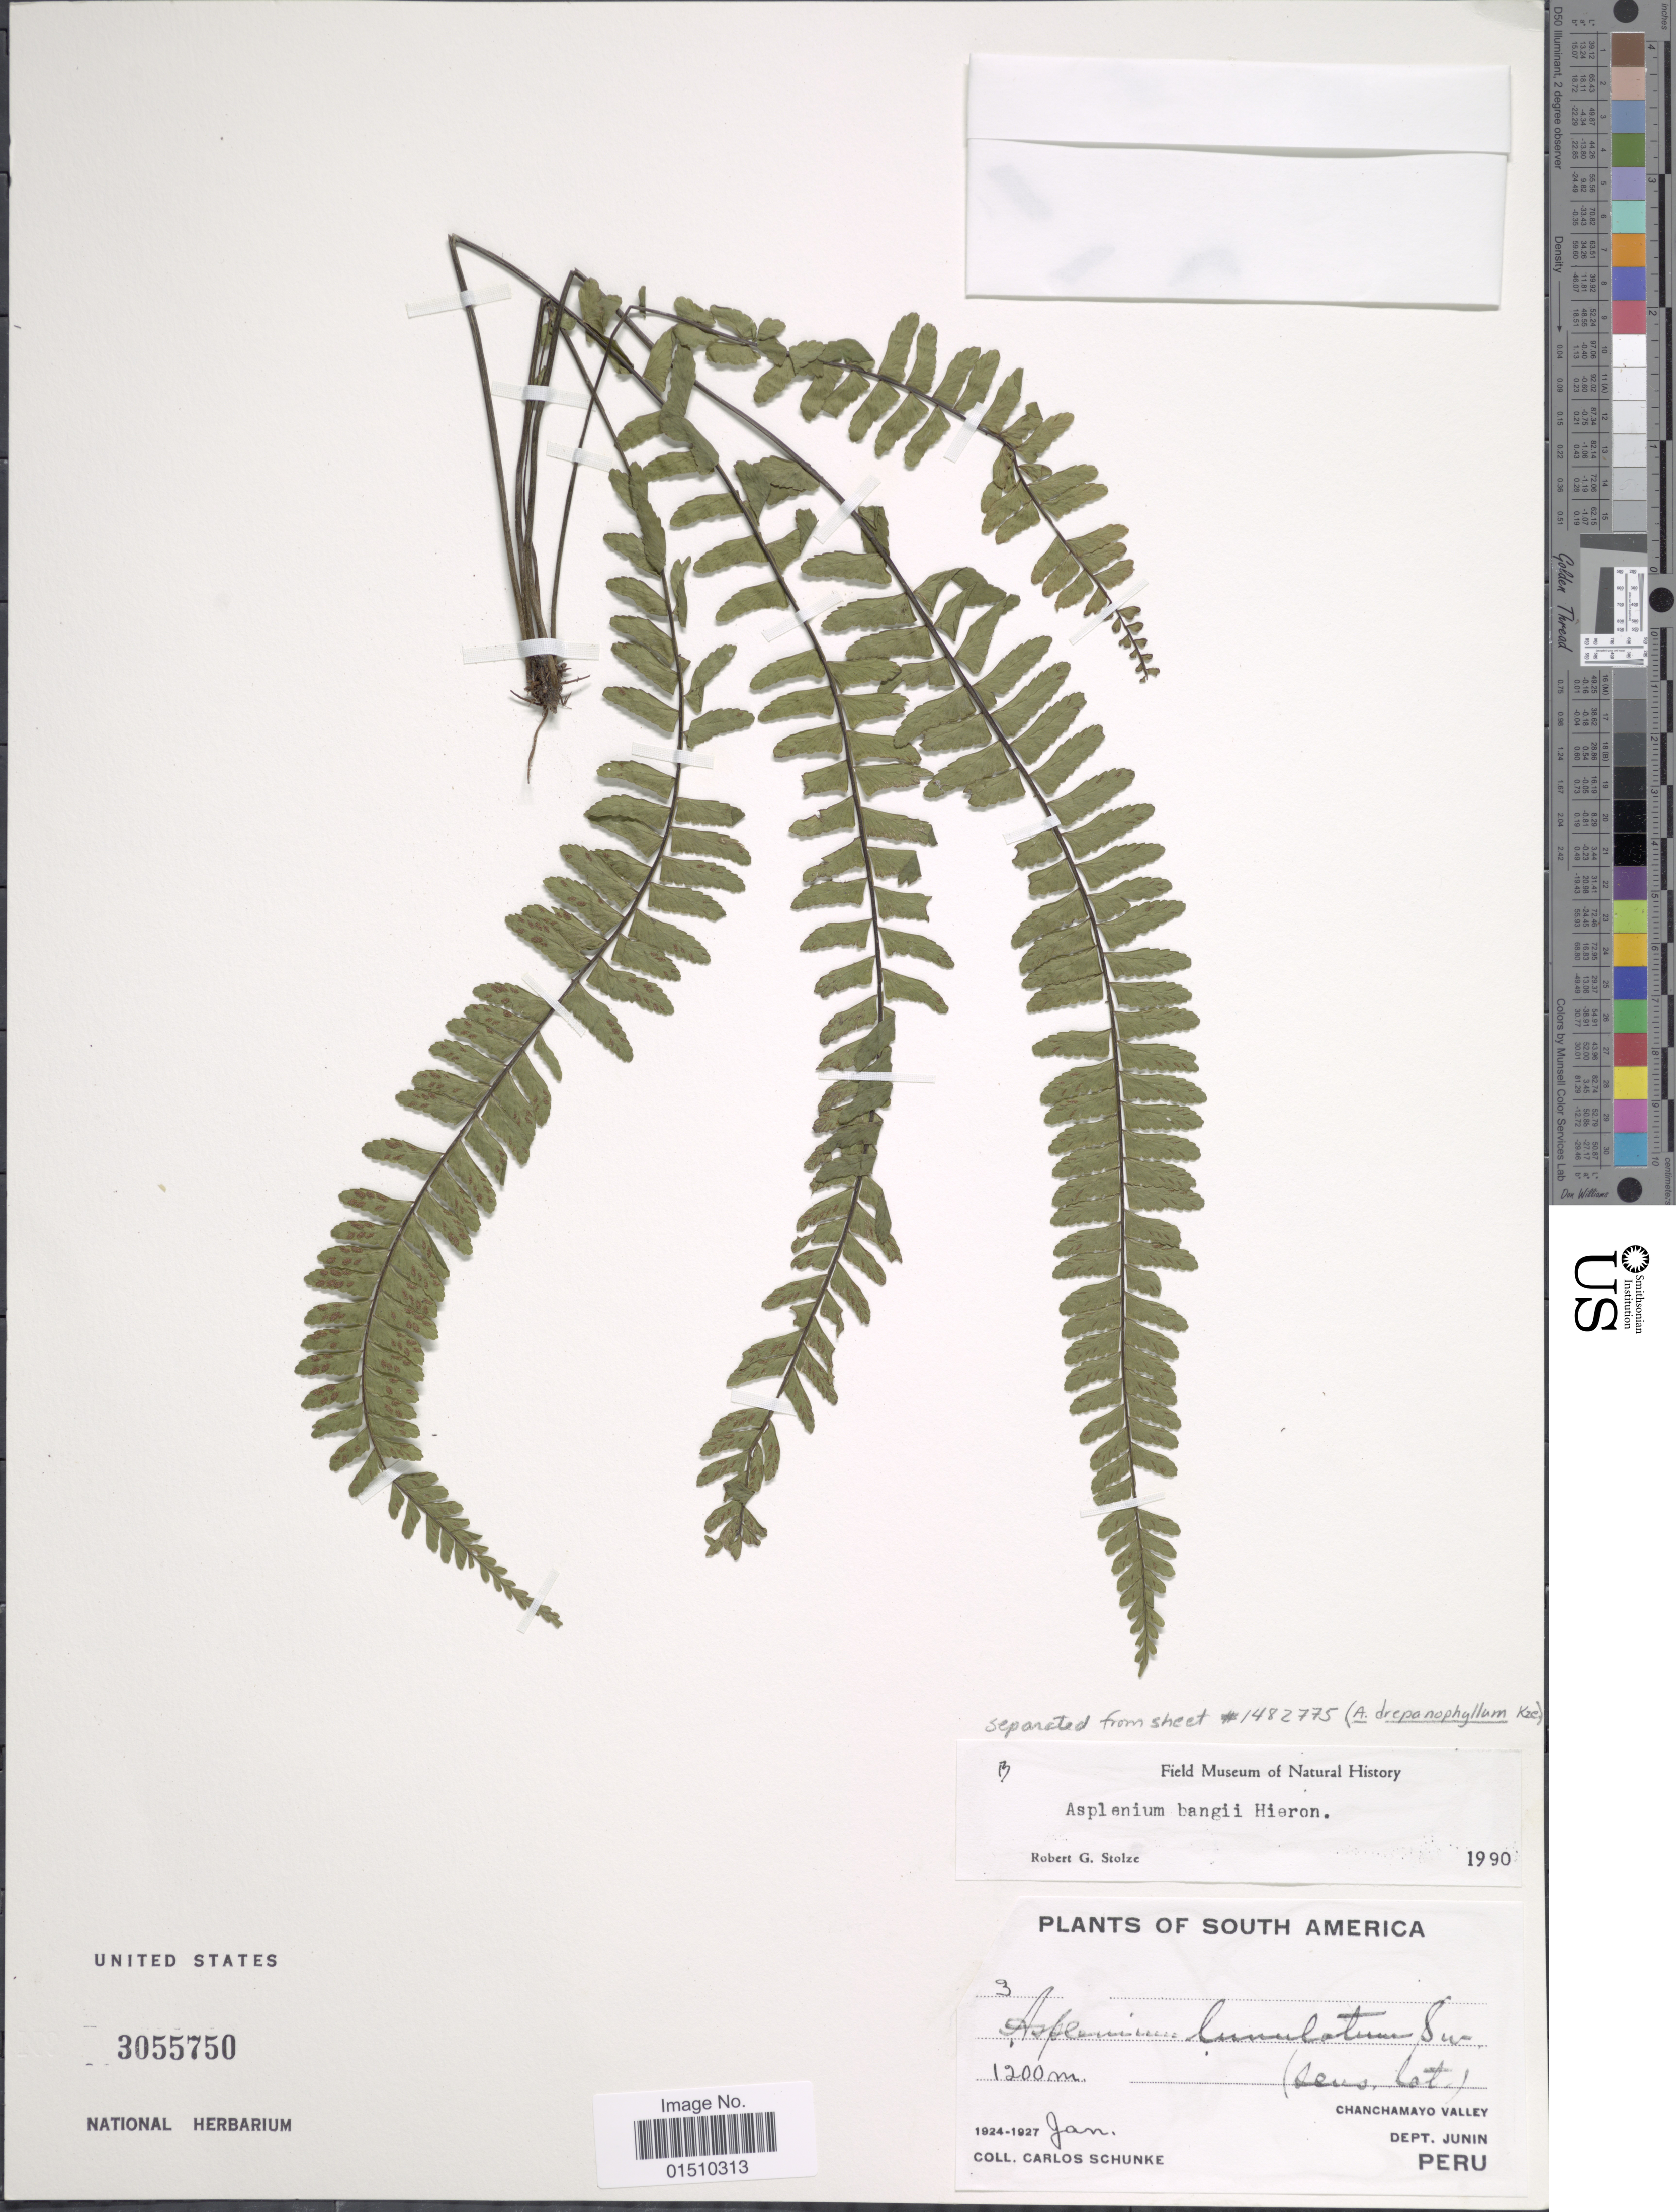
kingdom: Plantae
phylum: Tracheophyta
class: Polypodiopsida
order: Polypodiales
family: Aspleniaceae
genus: Asplenium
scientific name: Asplenium bangii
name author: Hieron.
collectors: C. Schunke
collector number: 3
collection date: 1924-01/1927-01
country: Peru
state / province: Junín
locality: South America, Chanchanmayo Valley, Dept. Junin, Peru.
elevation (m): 1200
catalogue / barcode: US 3055750